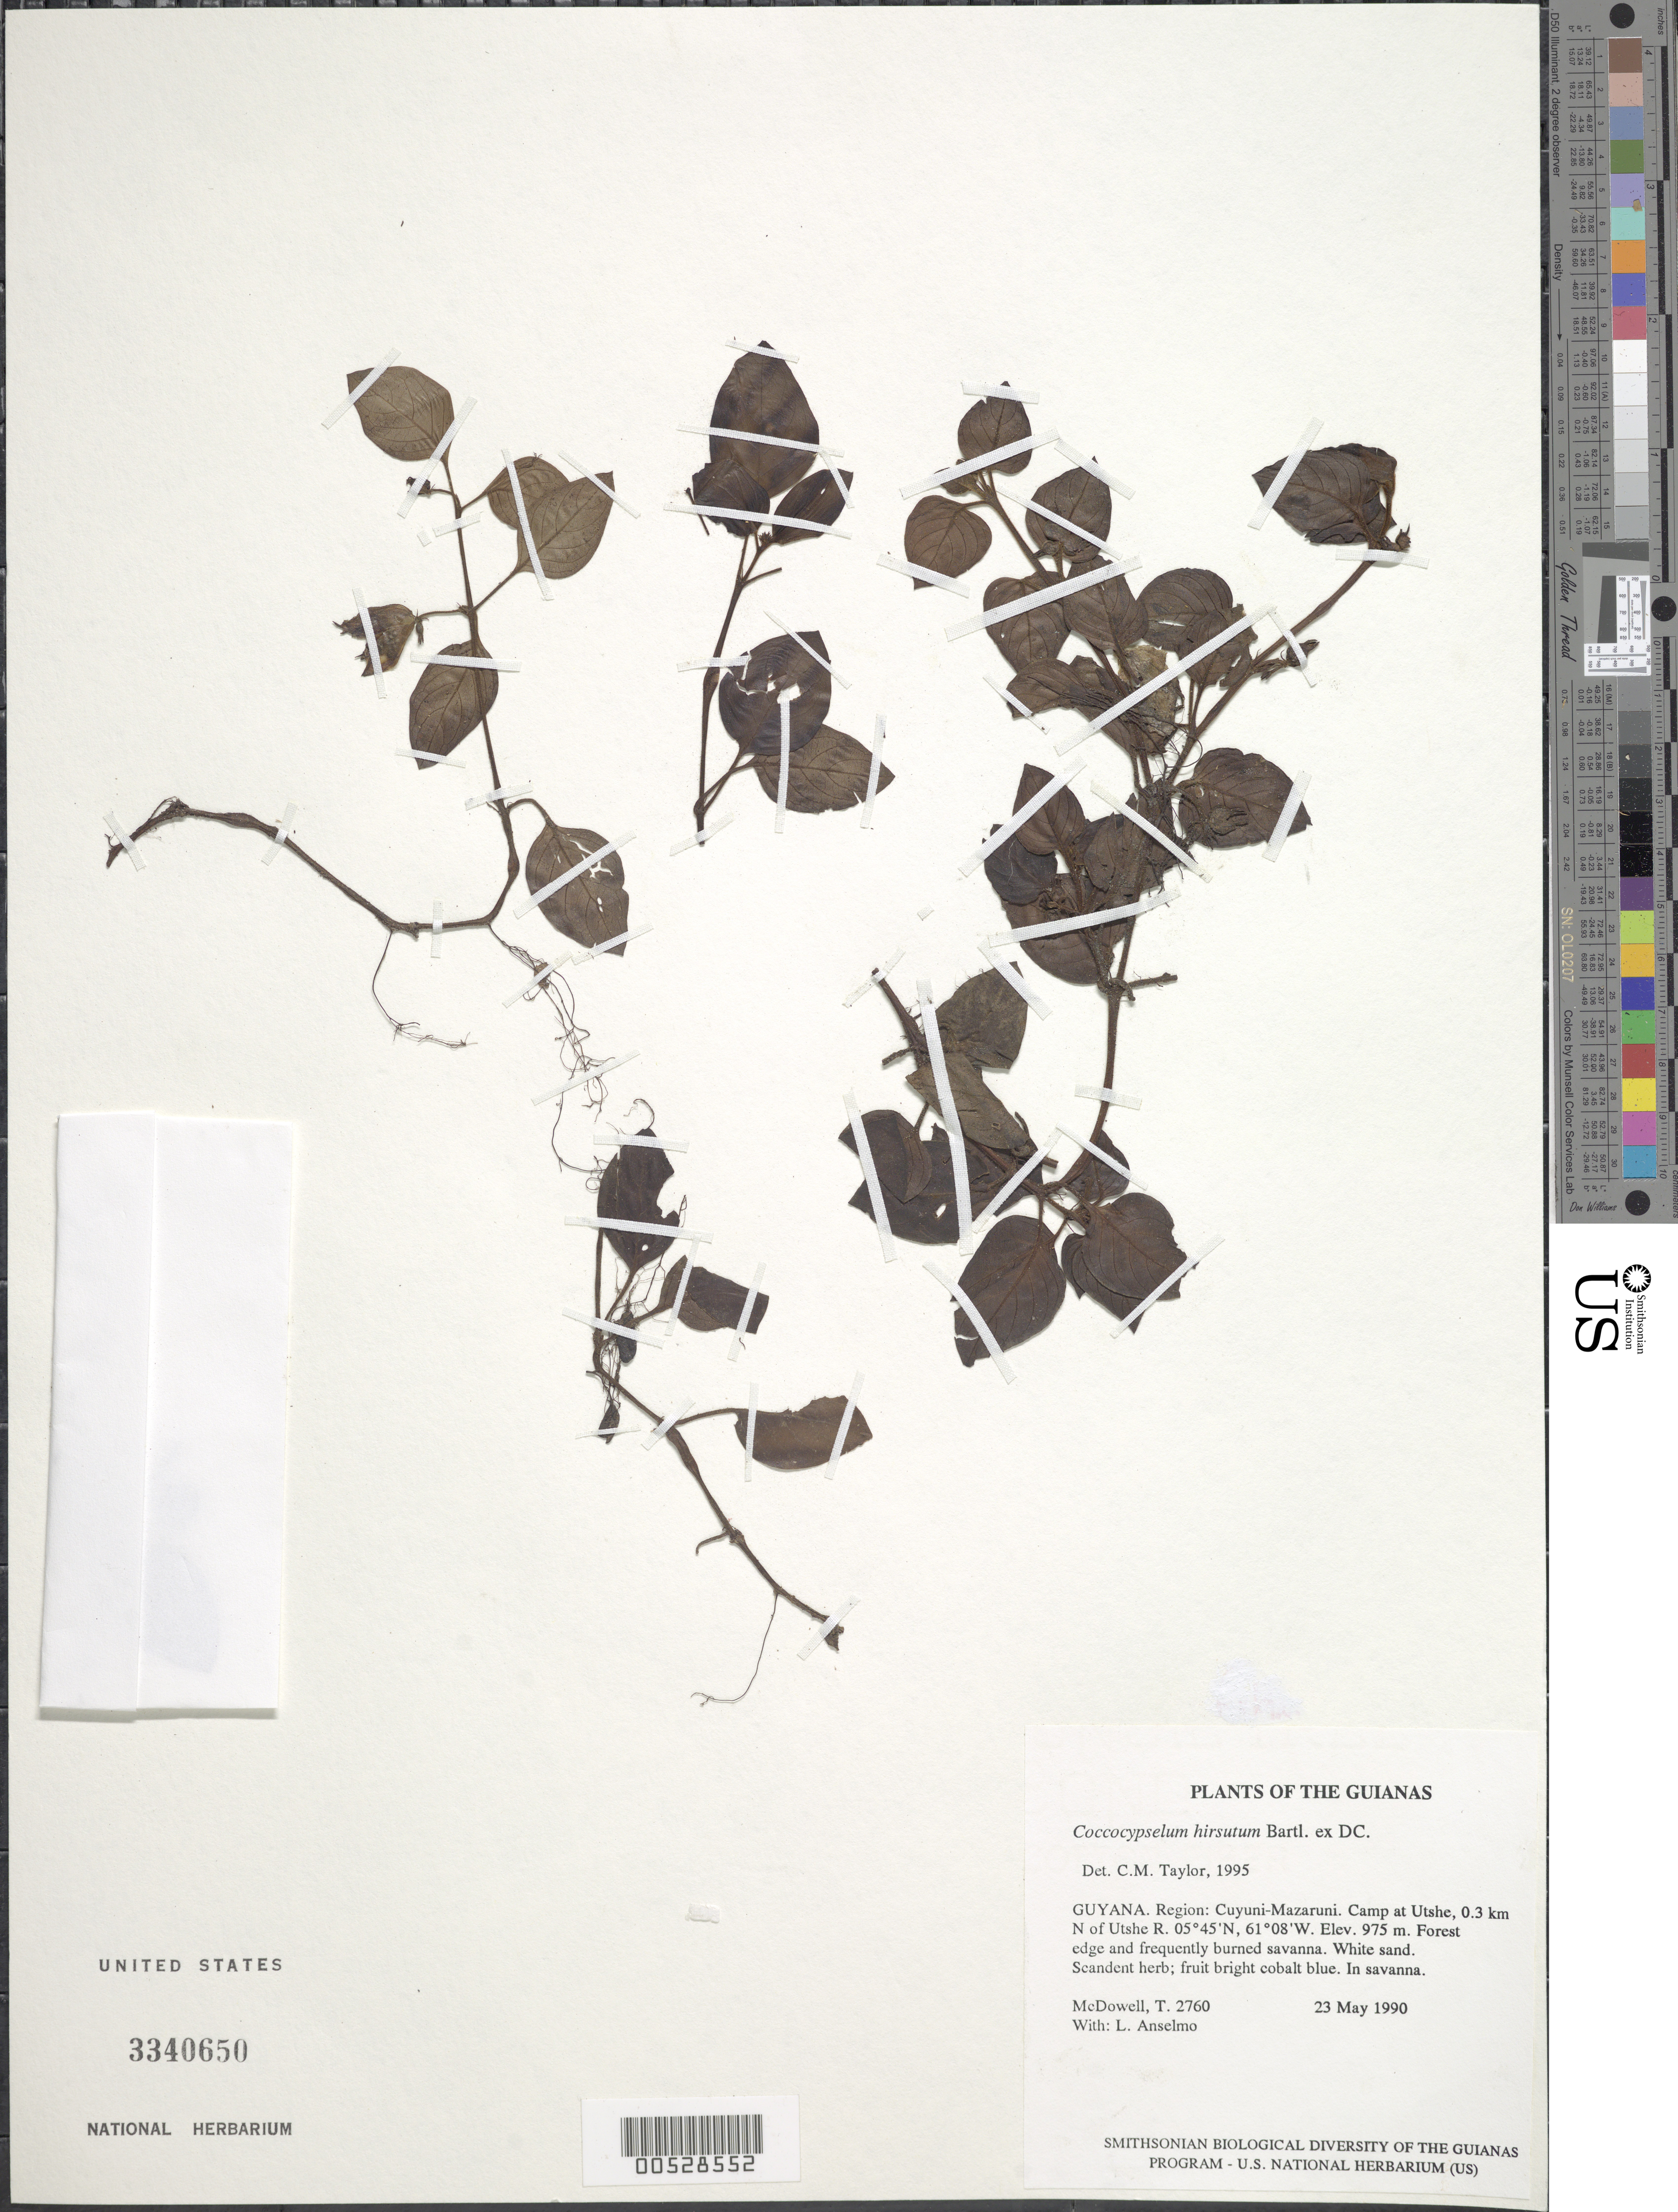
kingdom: Plantae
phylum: Tracheophyta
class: Magnoliopsida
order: Gentianales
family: Rubiaceae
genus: Coccocypselum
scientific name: Coccocypselum hirsutum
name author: Bartl. ex DC.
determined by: Taylor, Charlotte M.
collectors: T. McDowell & L. Anselmo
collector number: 2760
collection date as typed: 23 May 1990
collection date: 1990-05-23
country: Guyana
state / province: Cuyuni-Mazaruni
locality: Camp at Utshi, 0.3 km N of Utshi R on Savanna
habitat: Forest edge and frequently burned savanna. White sand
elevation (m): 975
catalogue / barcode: US 3340650